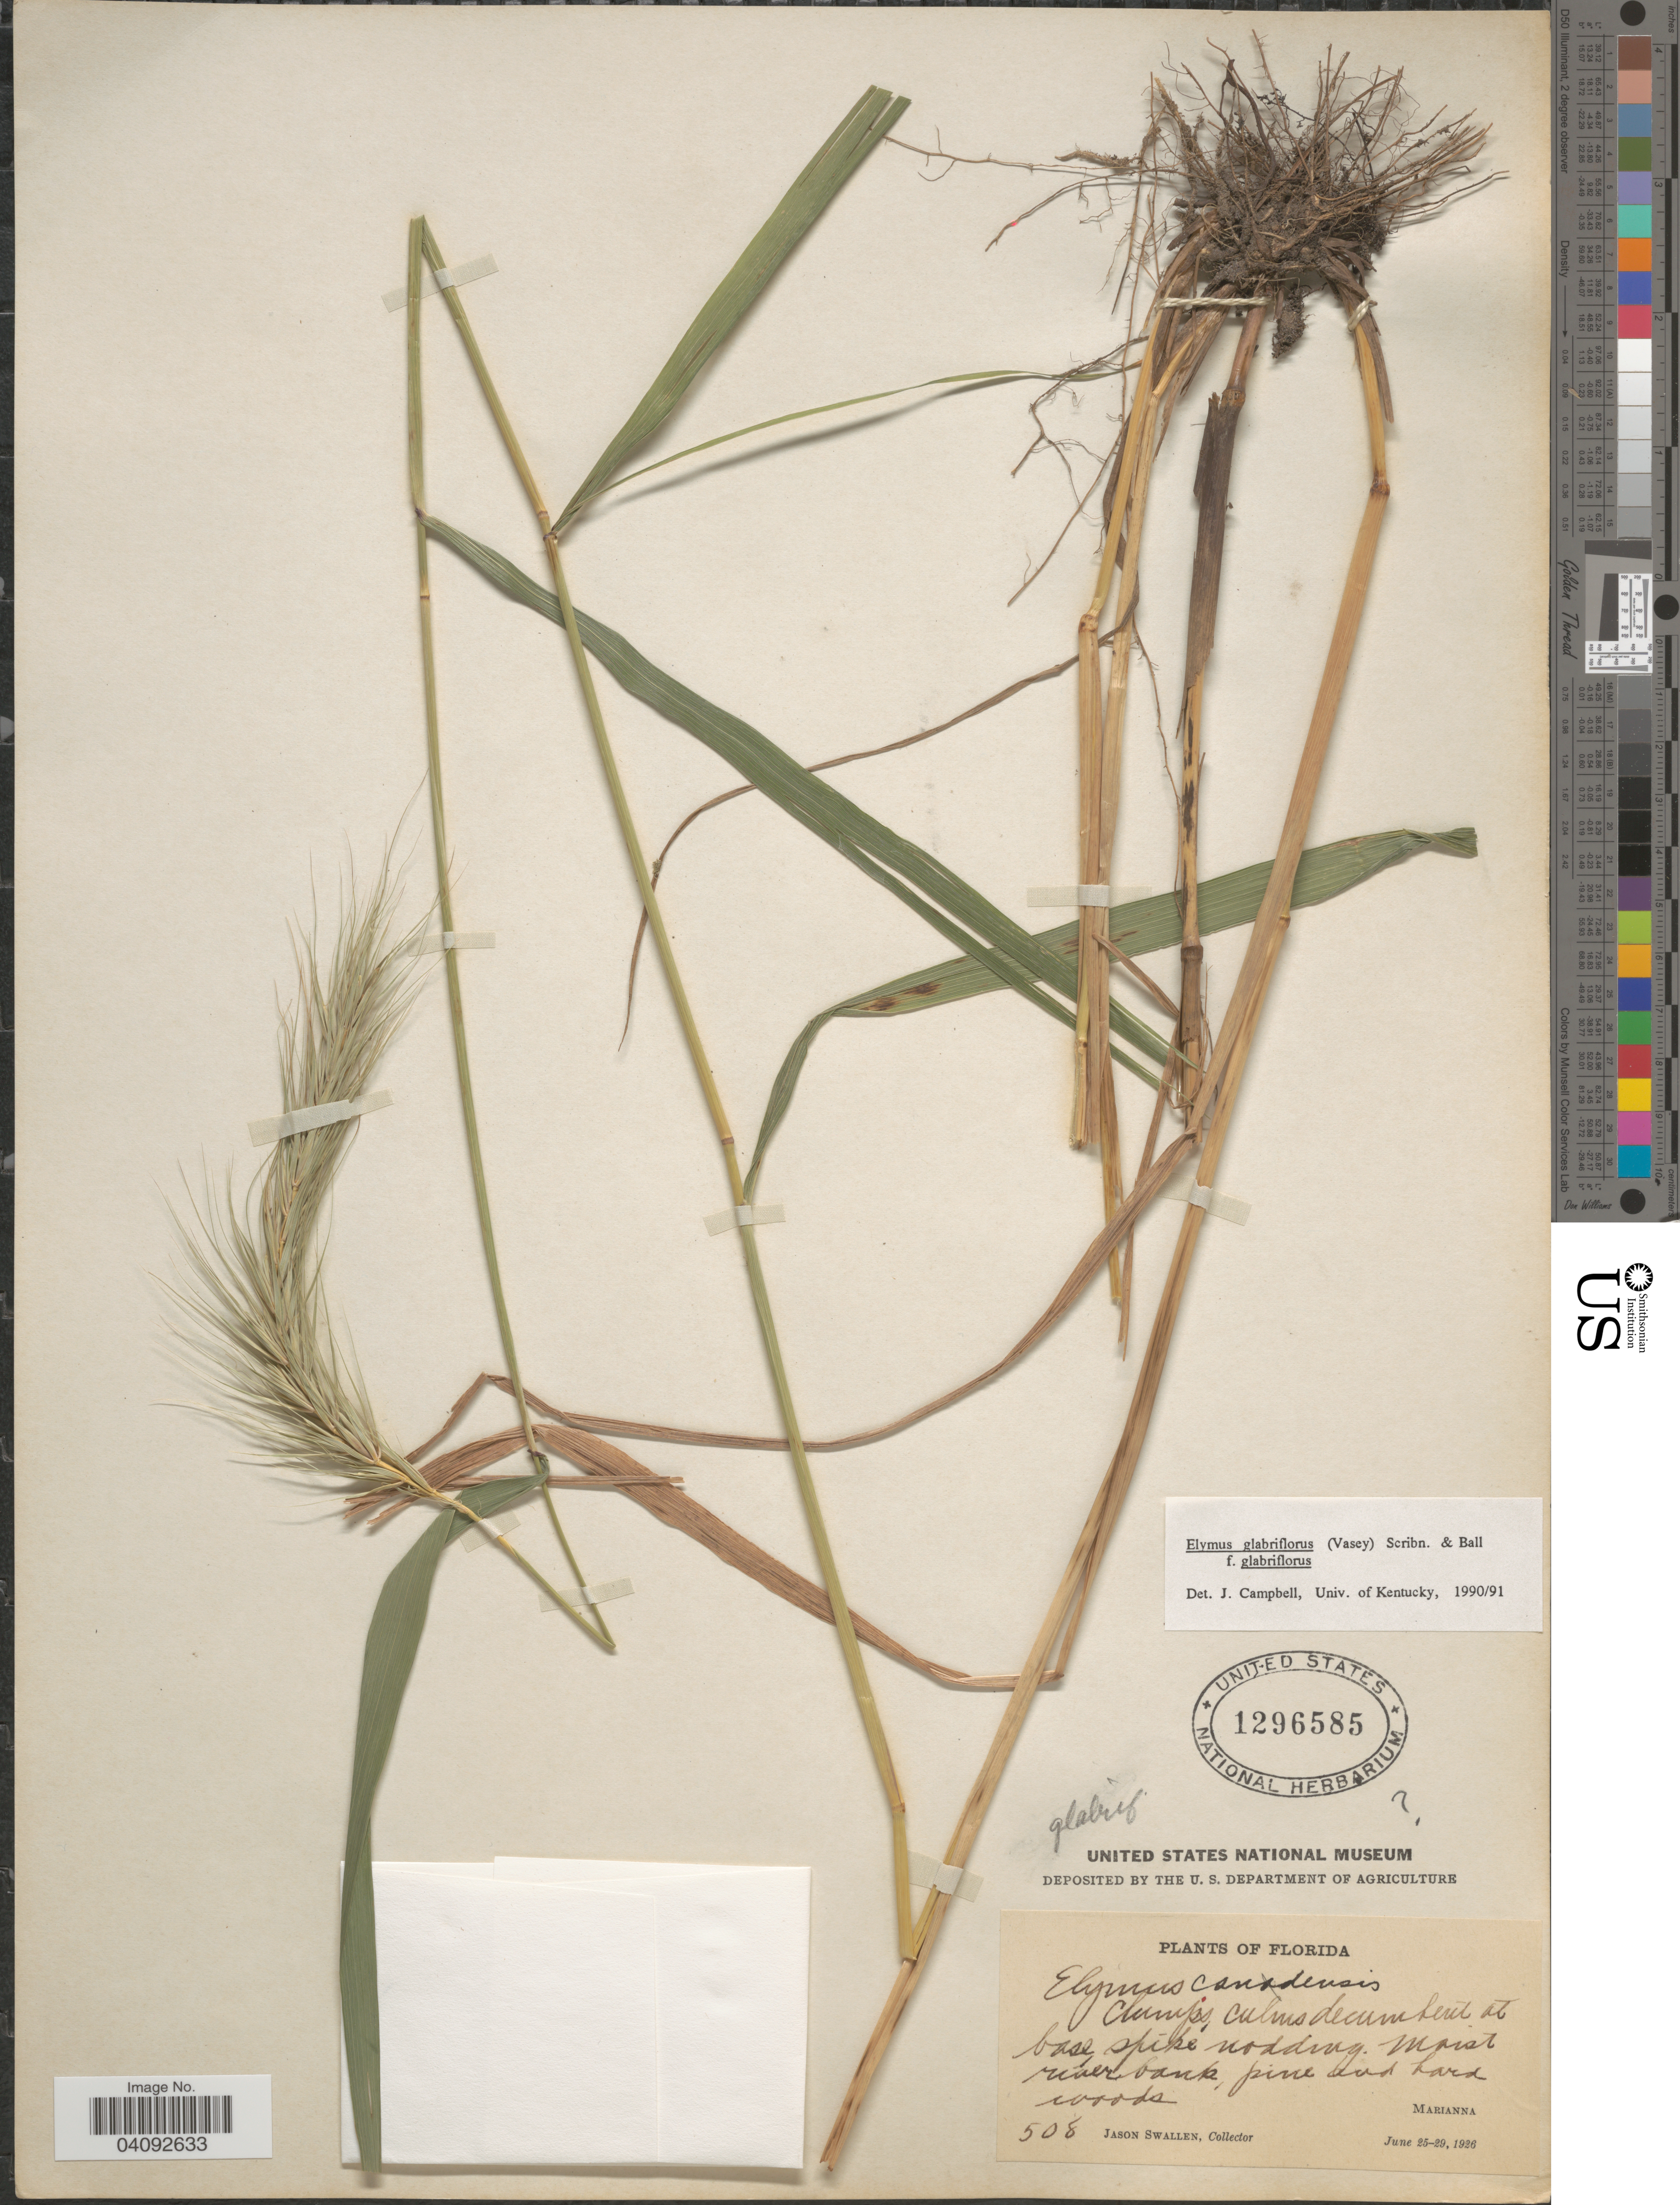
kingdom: Plantae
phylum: Tracheophyta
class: Liliopsida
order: Poales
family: Poaceae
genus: Elymus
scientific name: Elymus glabriflorus var. glabriflorus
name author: (Vasey ex L.H. Dewey) Scribn. & C.R. Ball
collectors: J. R. Swallen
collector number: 508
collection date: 1926-06-25/1926-06-29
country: United States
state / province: Florida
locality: Moist river bank, pine and hard woods. Marianna.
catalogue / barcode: US 1296585